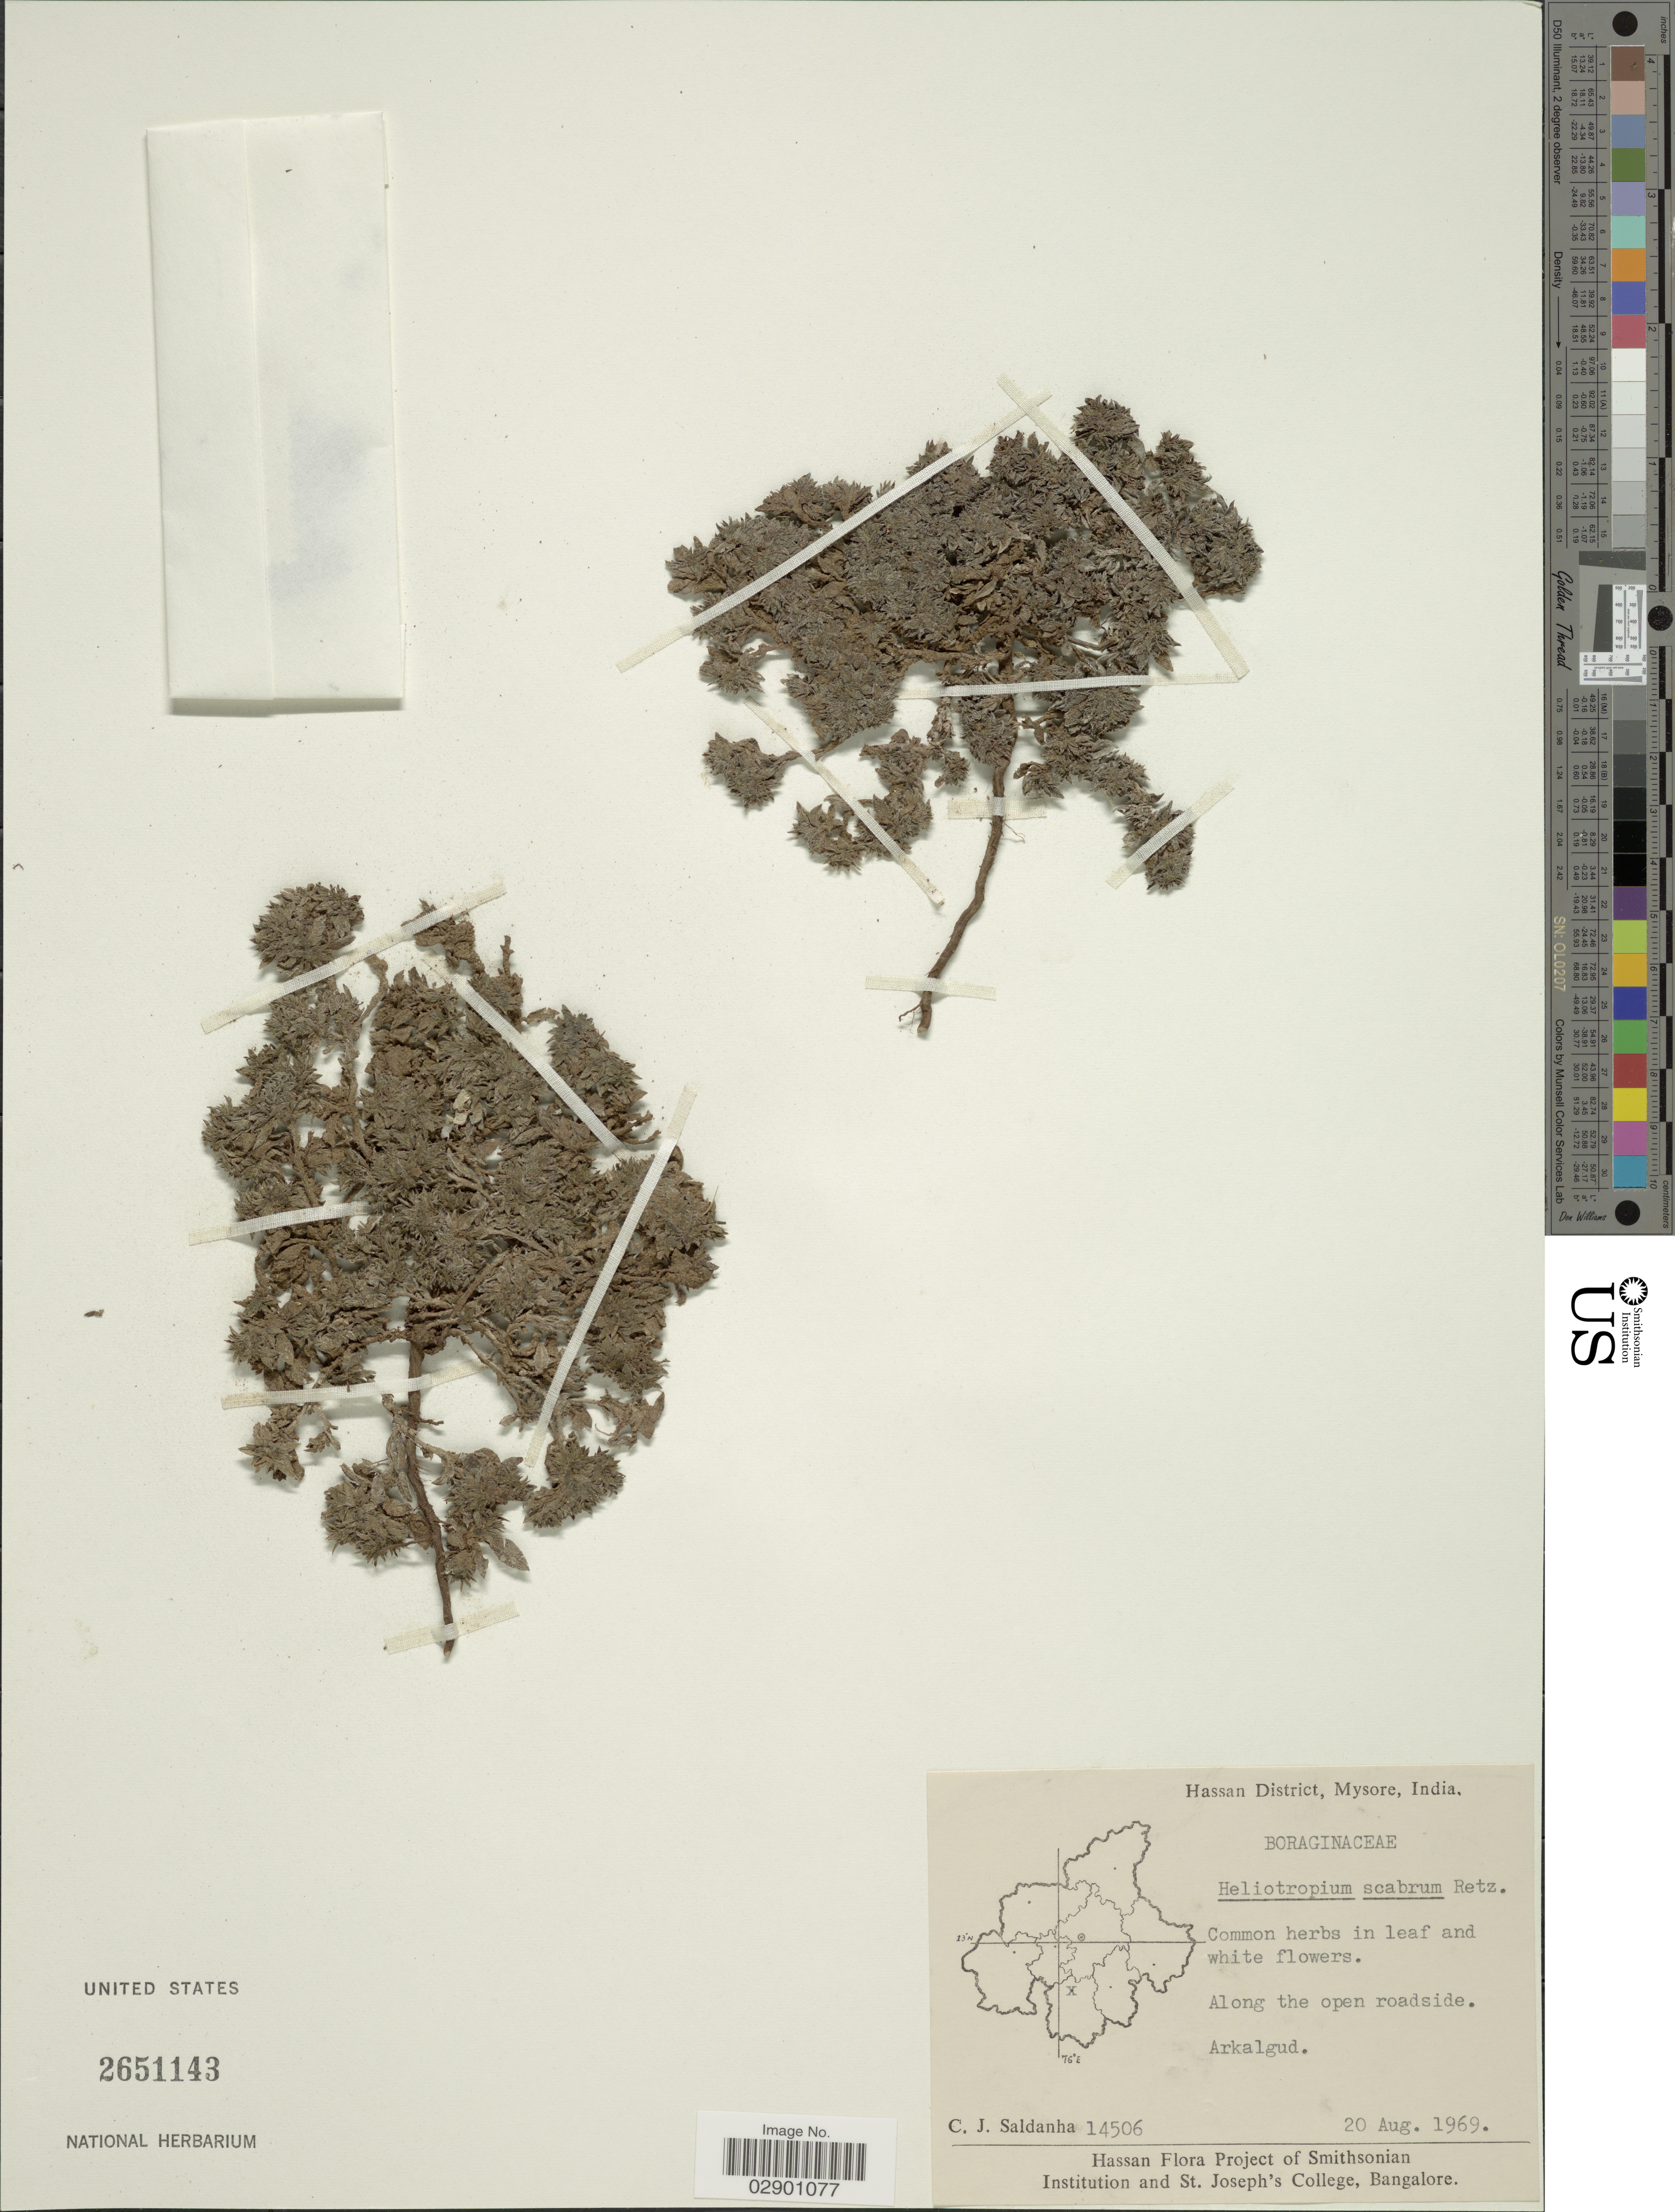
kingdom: Plantae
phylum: Tracheophyta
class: Magnoliopsida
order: Boraginales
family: Heliotropiaceae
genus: Heliotropium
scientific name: Heliotropium scabrum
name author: Retz.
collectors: C. J. Saldanha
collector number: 14506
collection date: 1969-08-20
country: India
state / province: Karnataka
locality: Hassan District, Mysore. Along the open roadside. Arkalgud.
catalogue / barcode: US 2651143